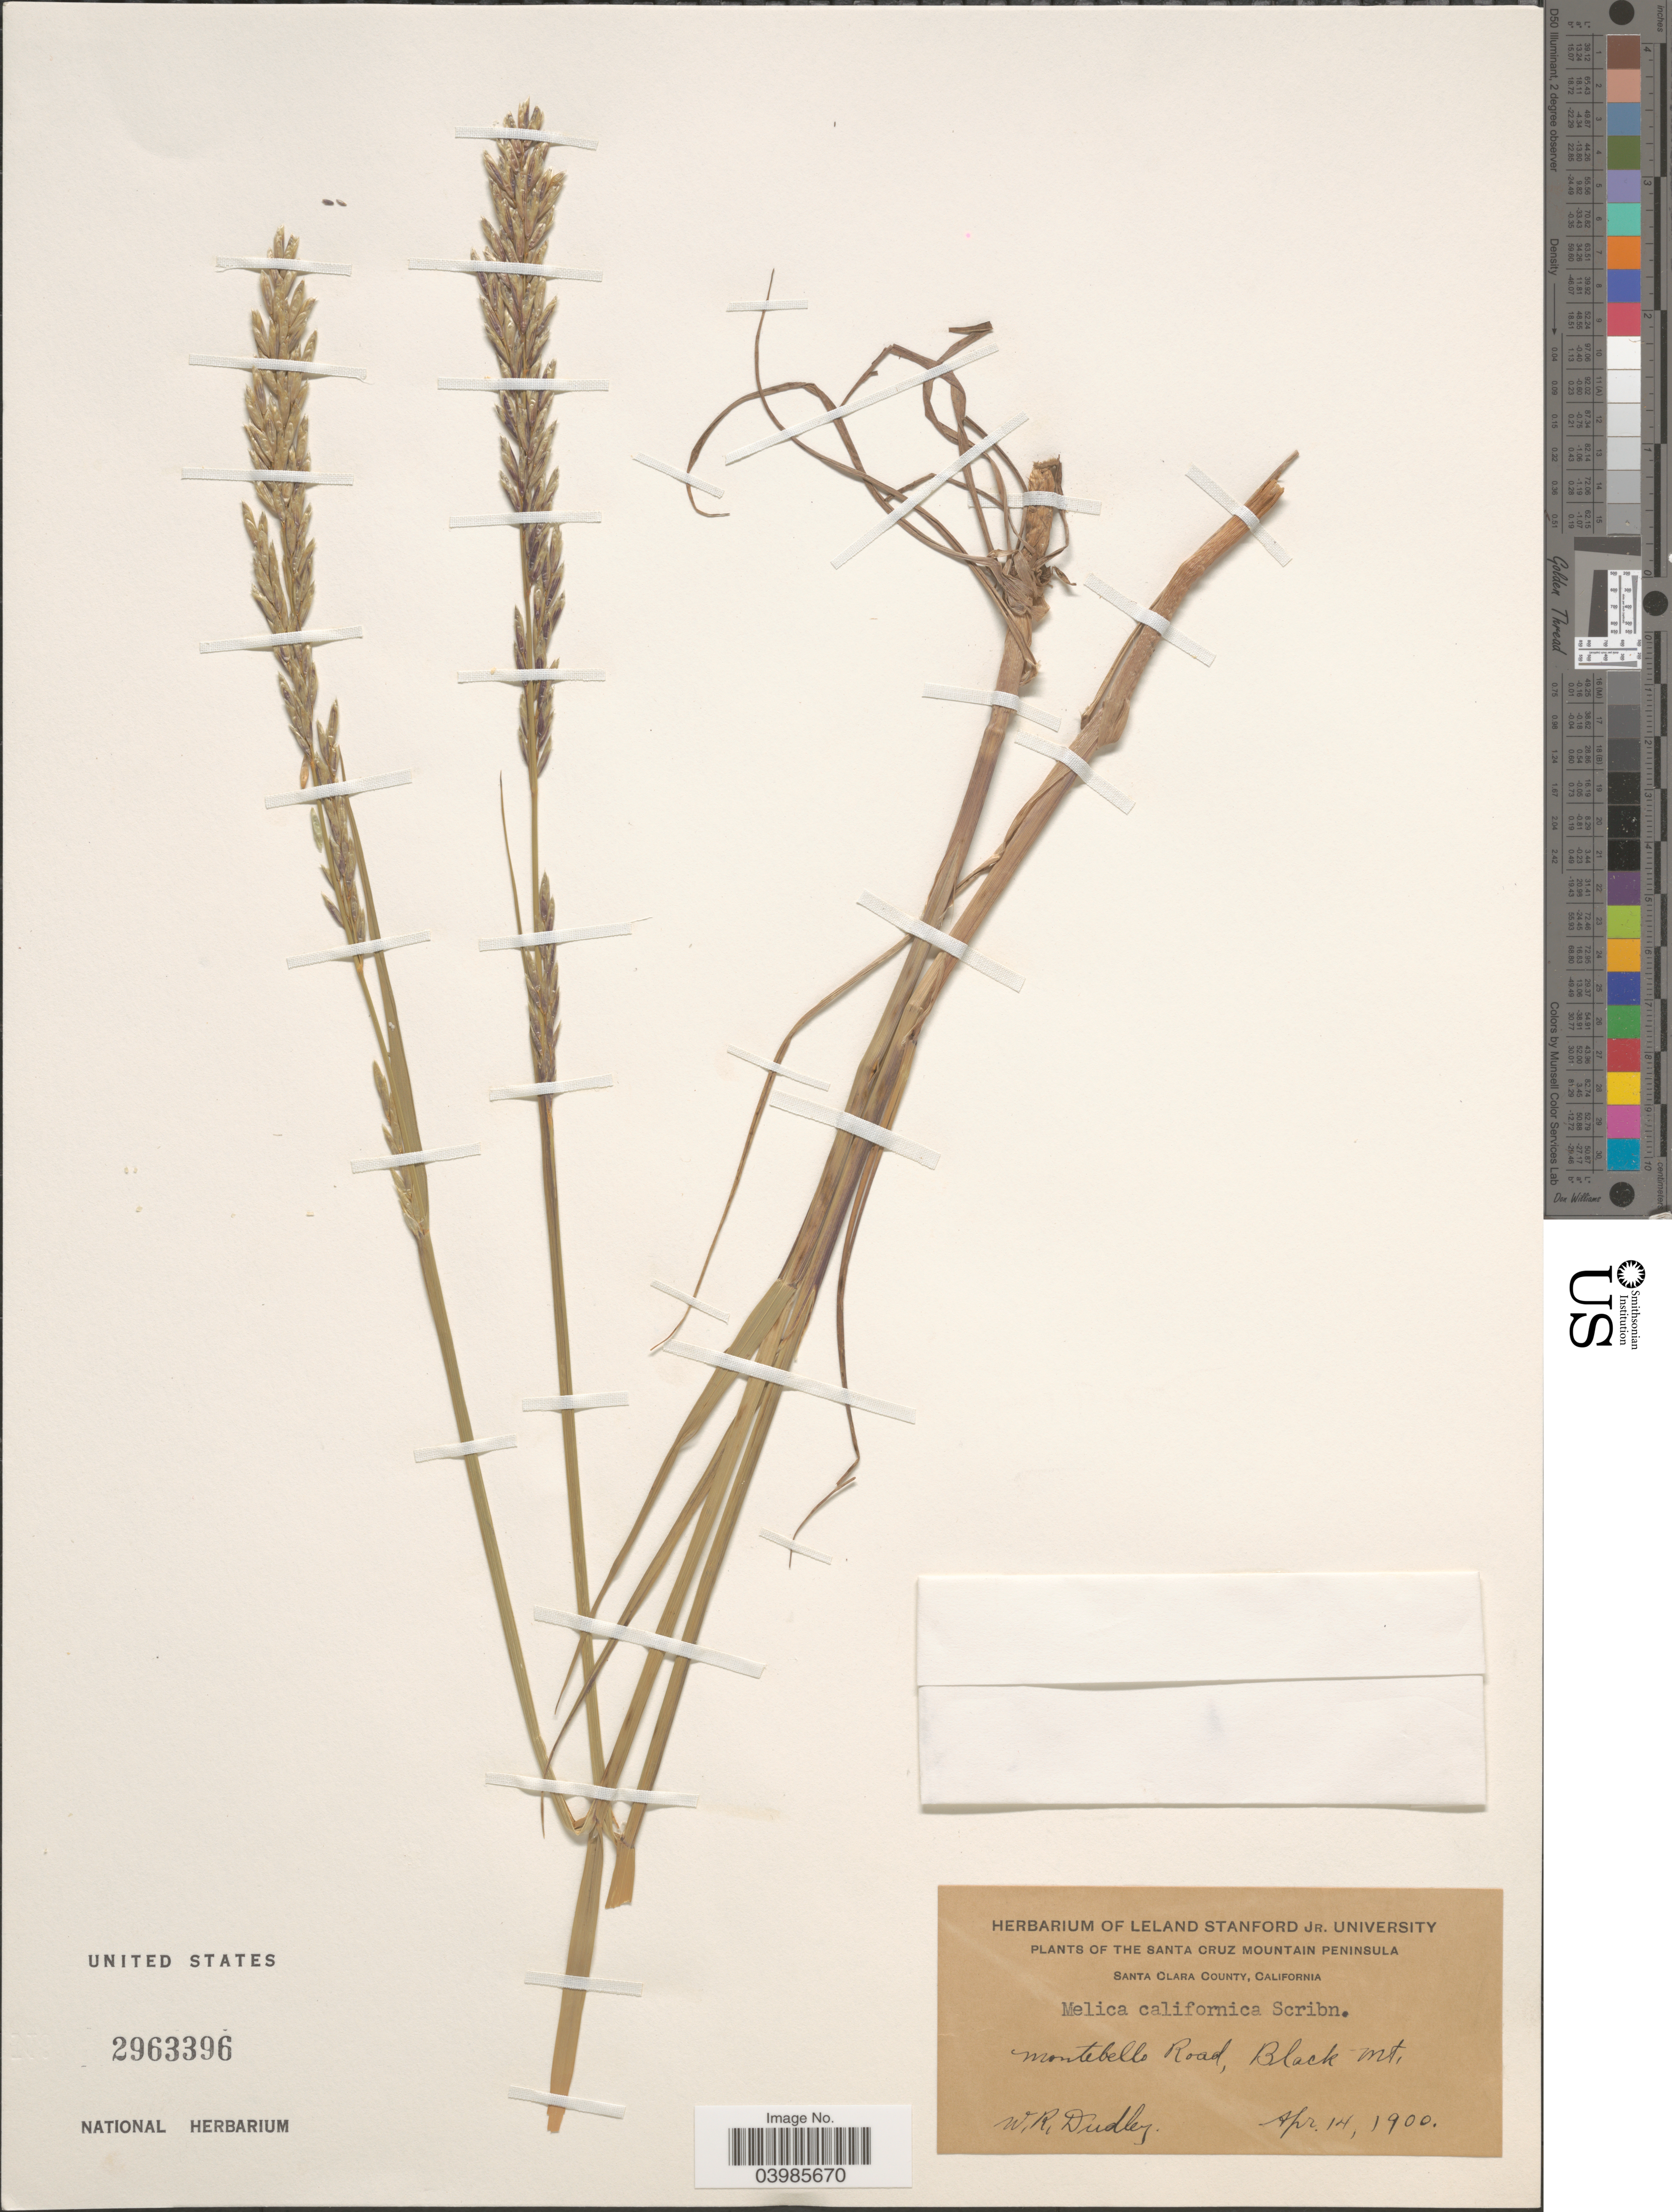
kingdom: Plantae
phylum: Tracheophyta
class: Liliopsida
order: Poales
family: Poaceae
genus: Melica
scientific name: Melica californica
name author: Scribn.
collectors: W. Dudley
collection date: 1900-04-14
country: United States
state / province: California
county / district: Santa Clara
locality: The Santa Cruz Mountain Peninsula. Santa Clara County. Montebello Road, Black Mt.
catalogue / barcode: US 2963396